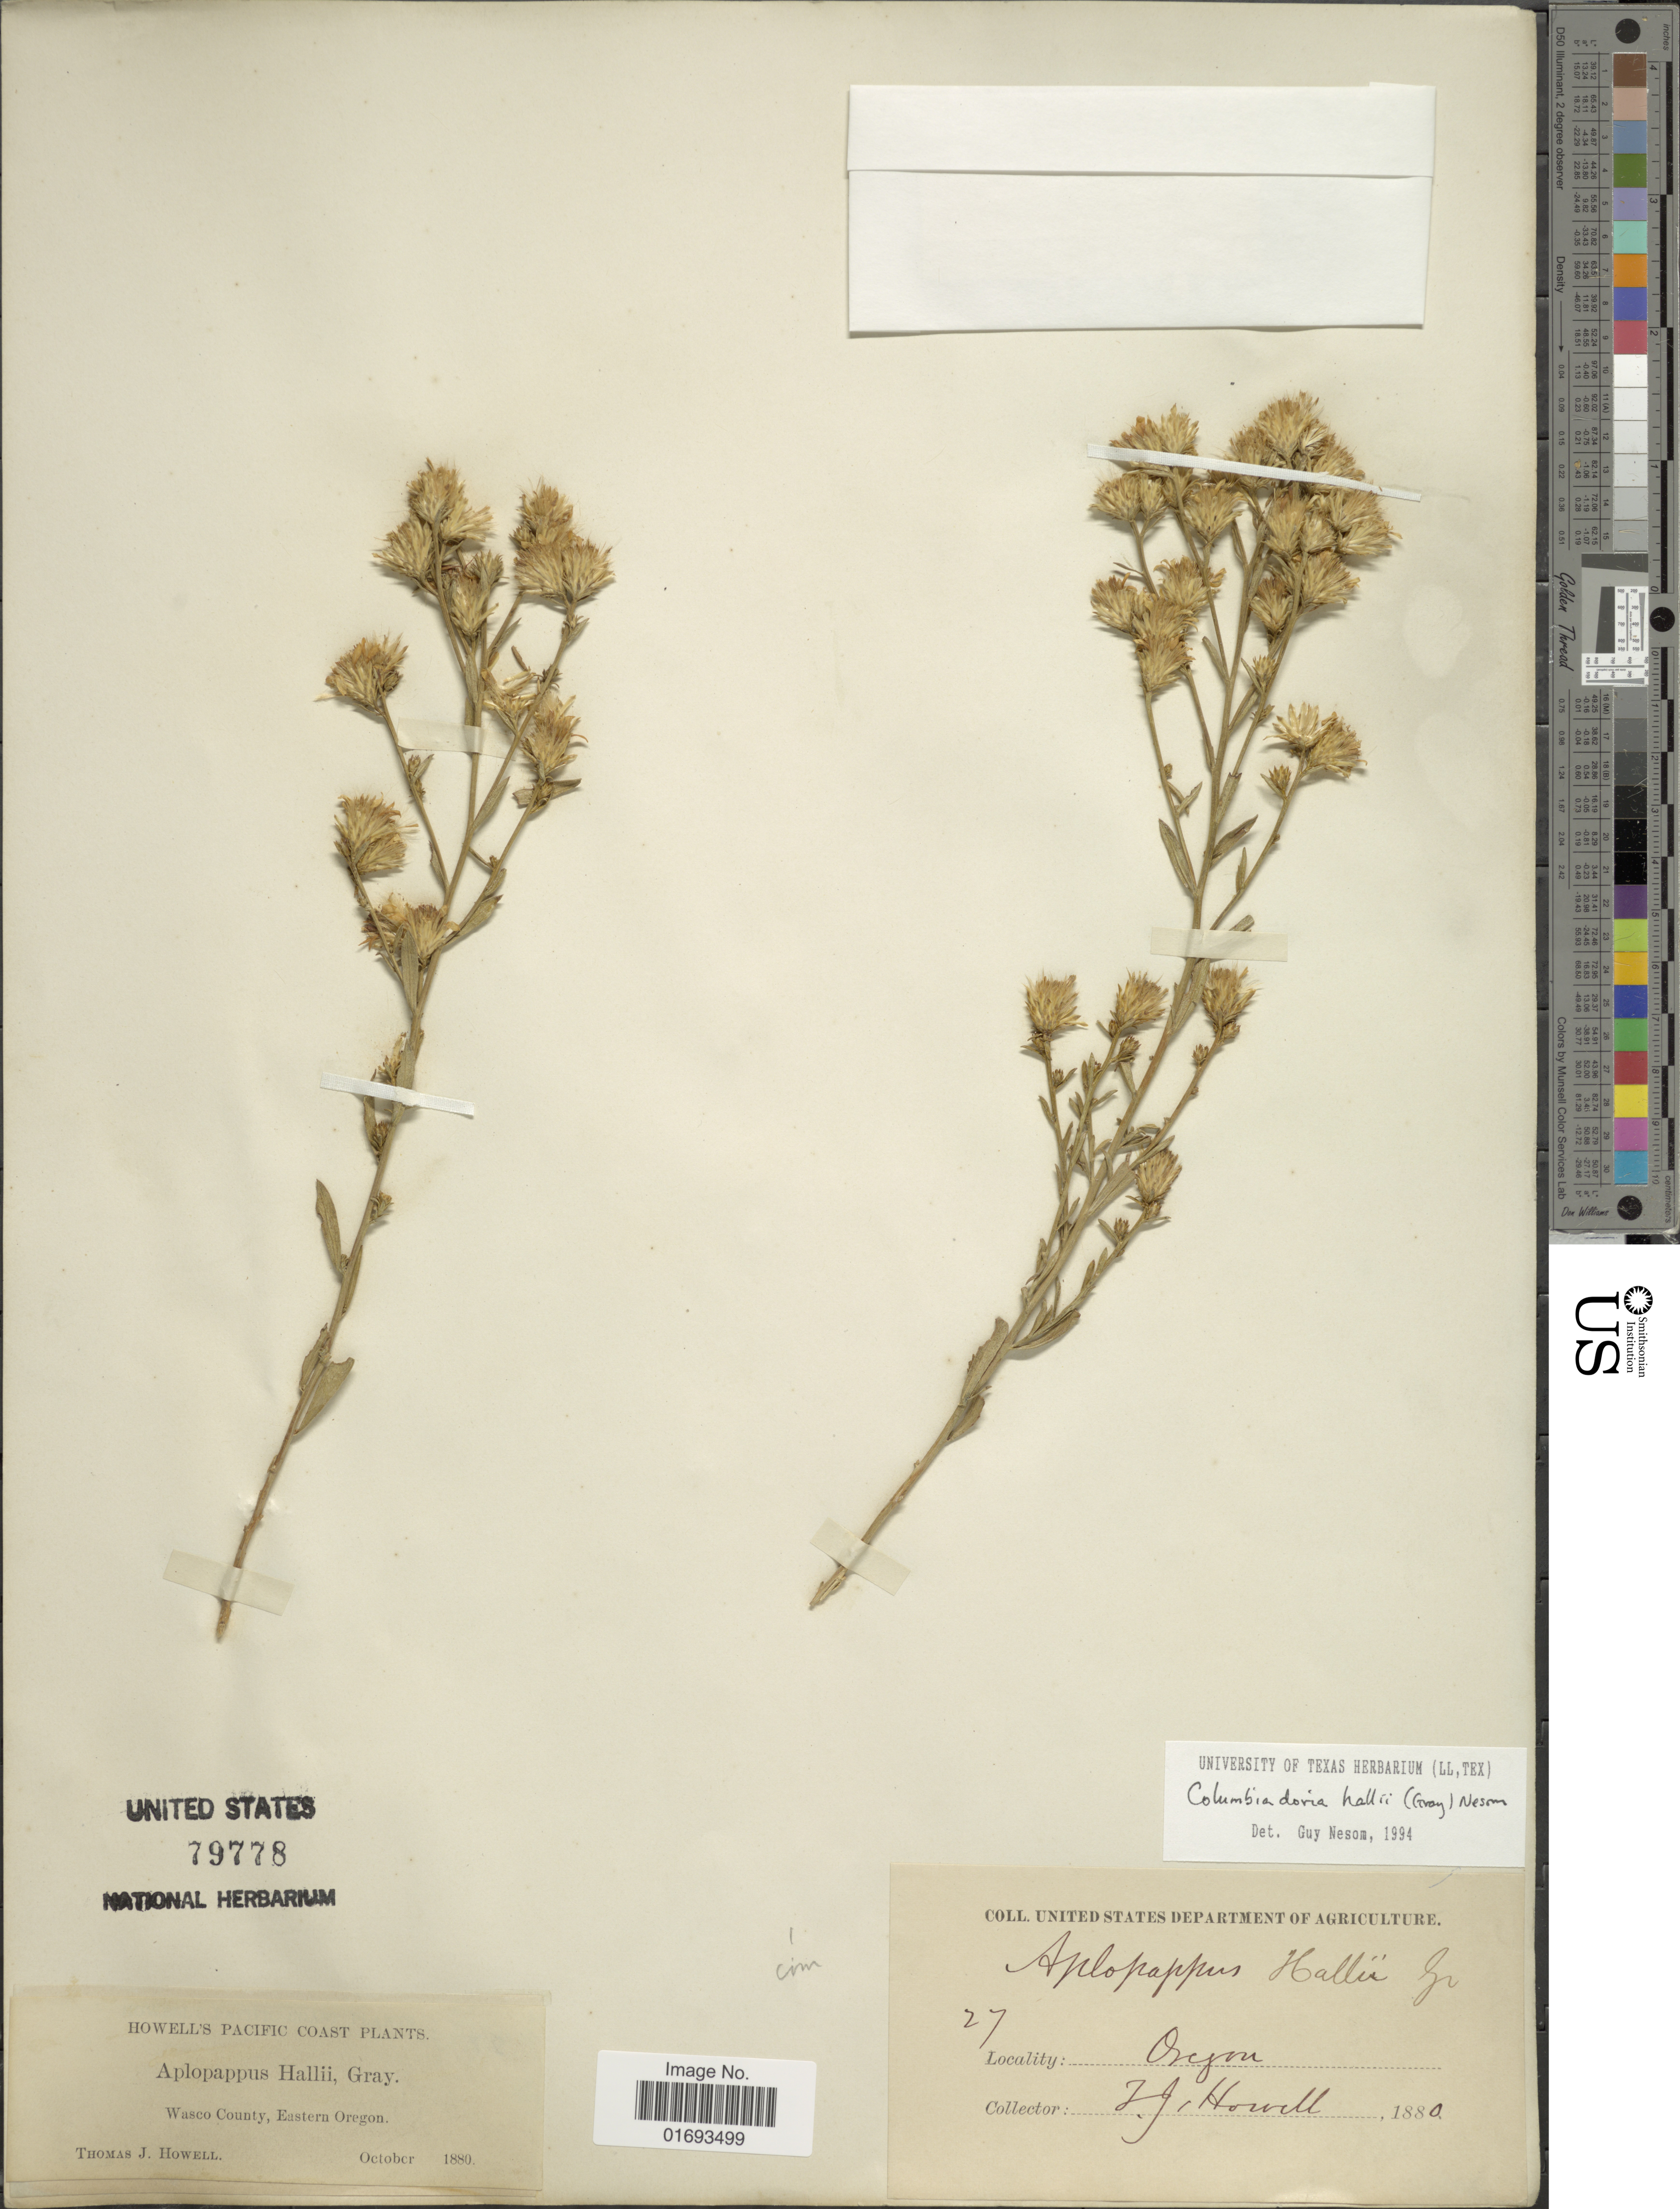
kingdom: Plantae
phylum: Tracheophyta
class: Magnoliopsida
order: Asterales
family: Asteraceae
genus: Columbiadoria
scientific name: Columbiadoria hallii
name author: (A. Gray) G.L. Nesom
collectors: T. J. Howell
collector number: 27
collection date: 1880-10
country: United States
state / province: Oregon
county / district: Wasco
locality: Pacific Coast, Wasco County, Eastern Oregon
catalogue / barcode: US 79778